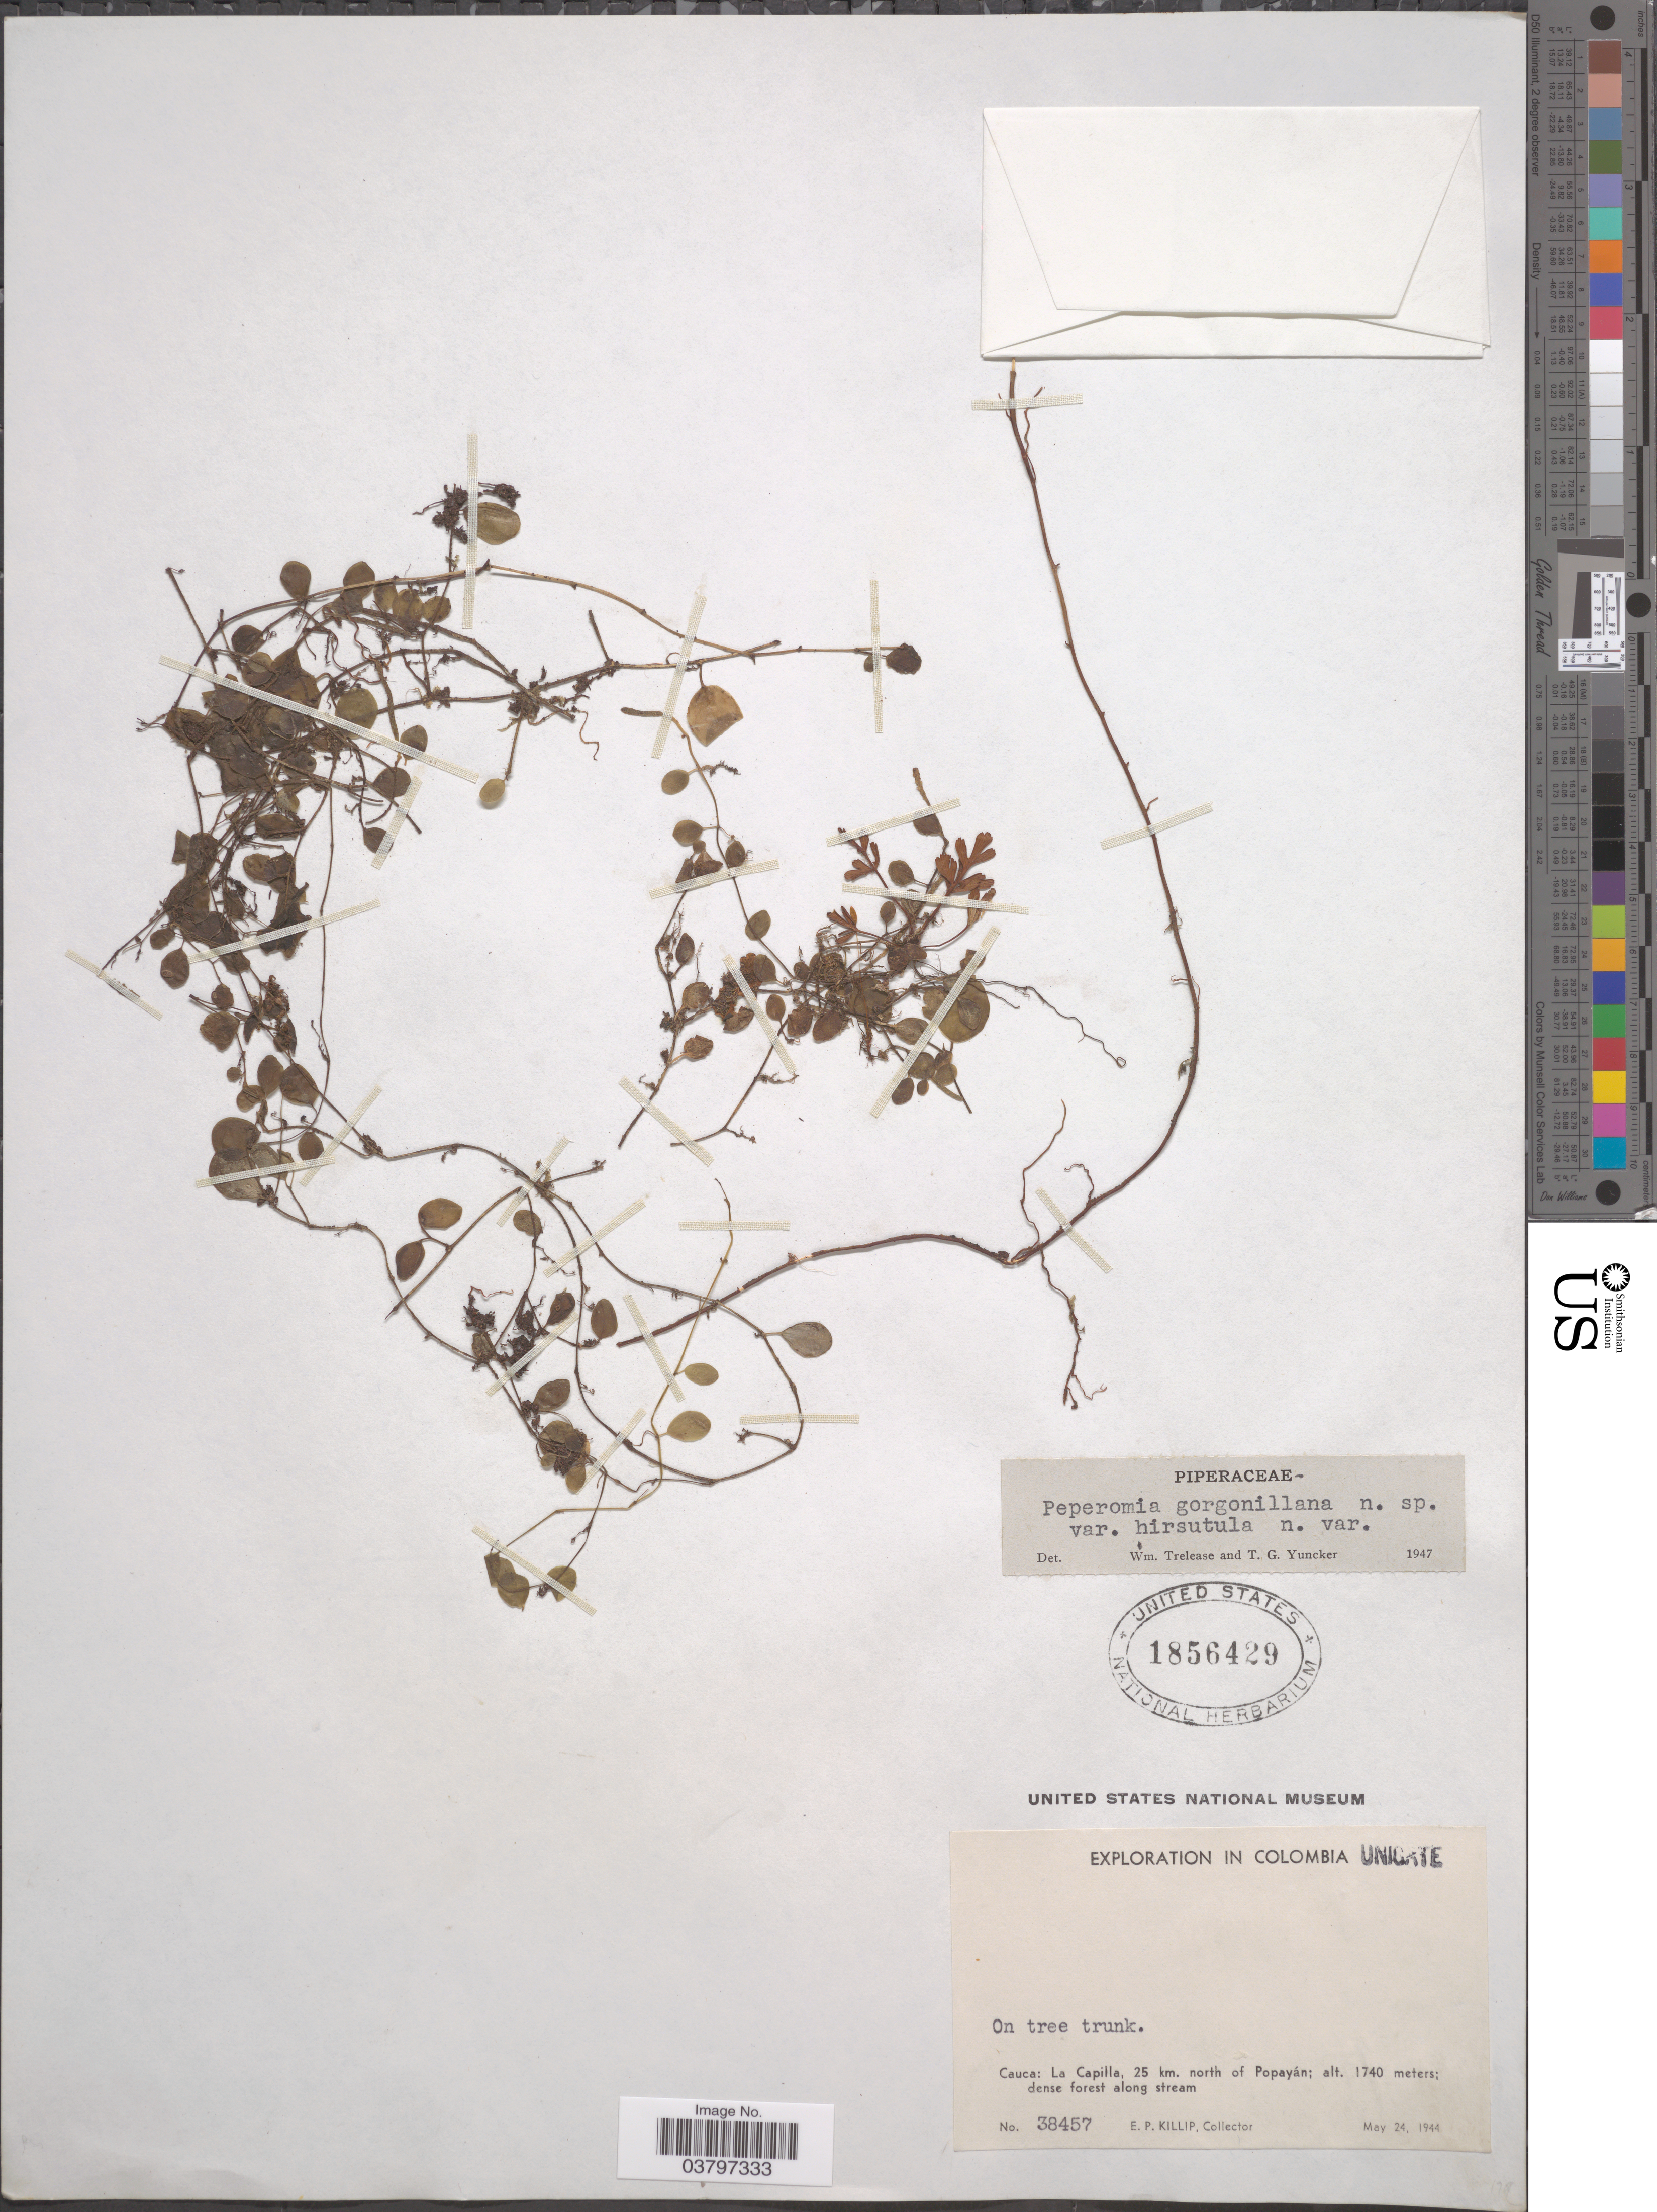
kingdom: Plantae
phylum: Tracheophyta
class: Magnoliopsida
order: Piperales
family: Piperaceae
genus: Peperomia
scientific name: Peperomia gorgonillana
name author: Trel. & Yunck.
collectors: E. P. Killip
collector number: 38457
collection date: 1944-05-24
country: Colombia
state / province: Cauca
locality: La Capilla, 25 km. north of Popayán.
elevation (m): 1740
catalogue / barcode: US 1856429